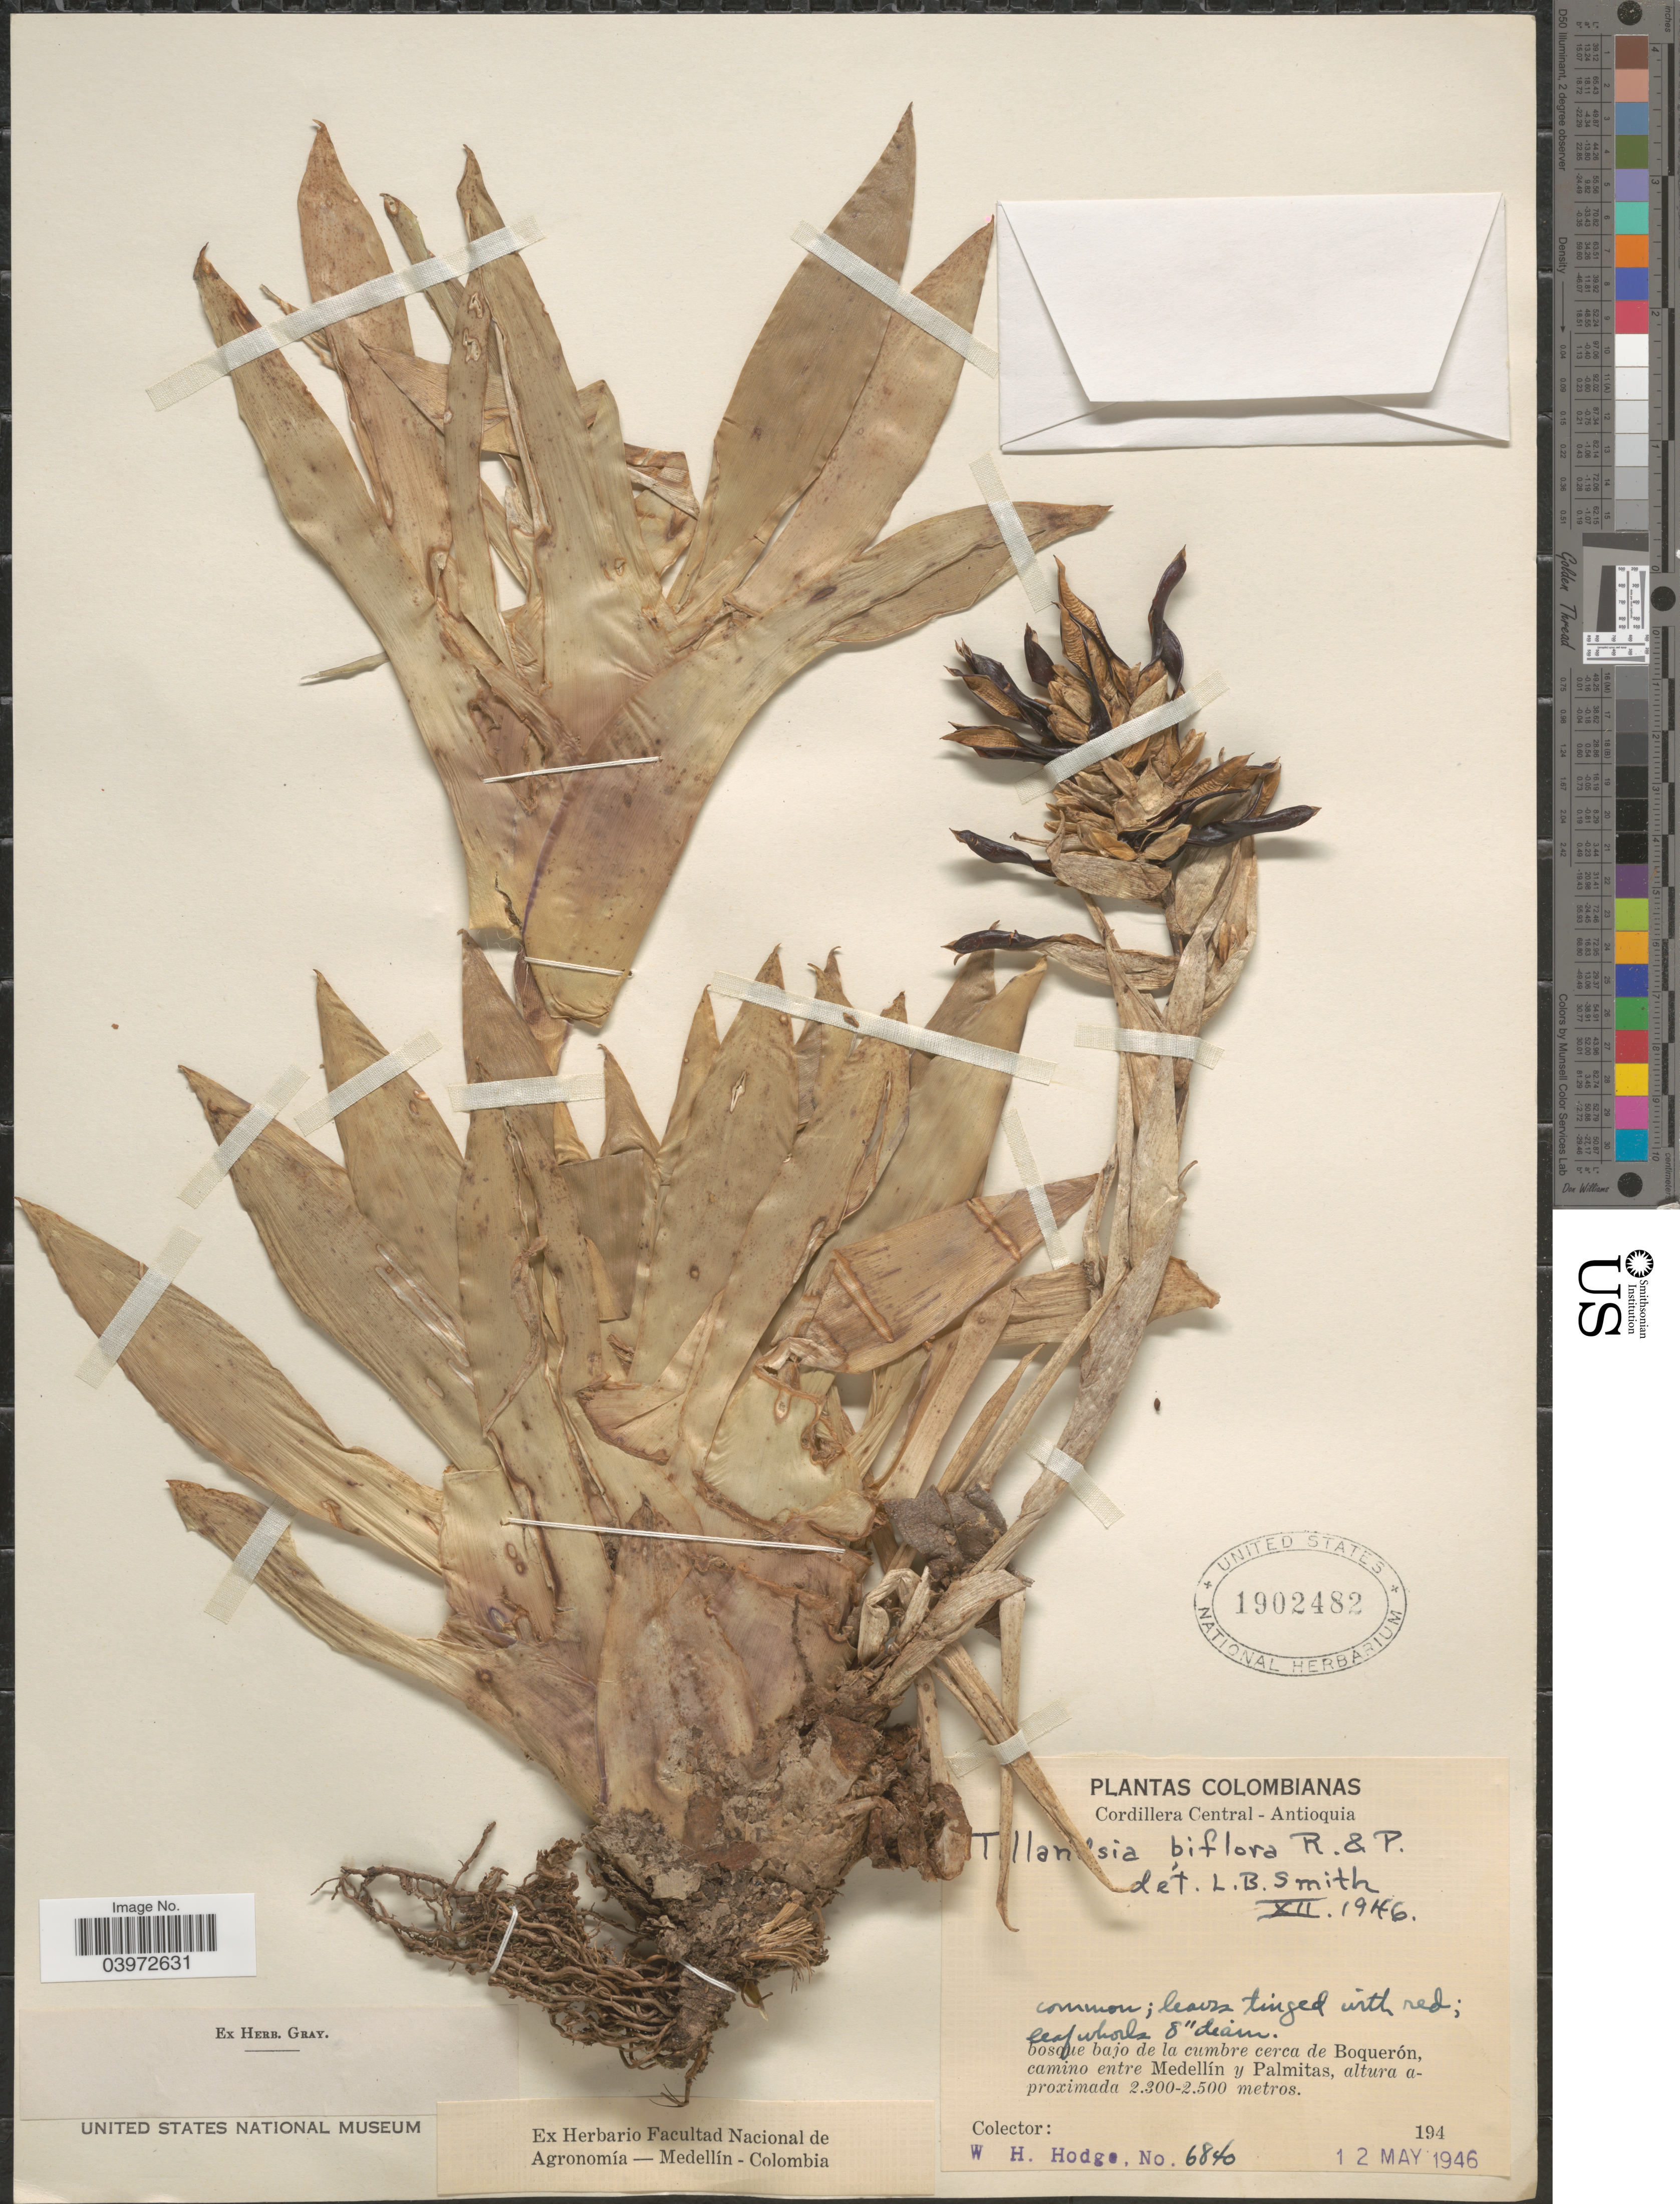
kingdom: Plantae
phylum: Tracheophyta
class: Liliopsida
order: Poales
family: Bromeliaceae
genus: Tillandsia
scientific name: Tillandsia biflora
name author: Ruiz & Pav.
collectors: W. Hodge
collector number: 6846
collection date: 1946-05-12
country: Colombia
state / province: Antioquia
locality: Cordillera Central. Bosque bajo de la cumbre cerca de Boquerón, camino entre Medellín y Palmitas.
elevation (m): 2300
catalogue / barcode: US 1902482